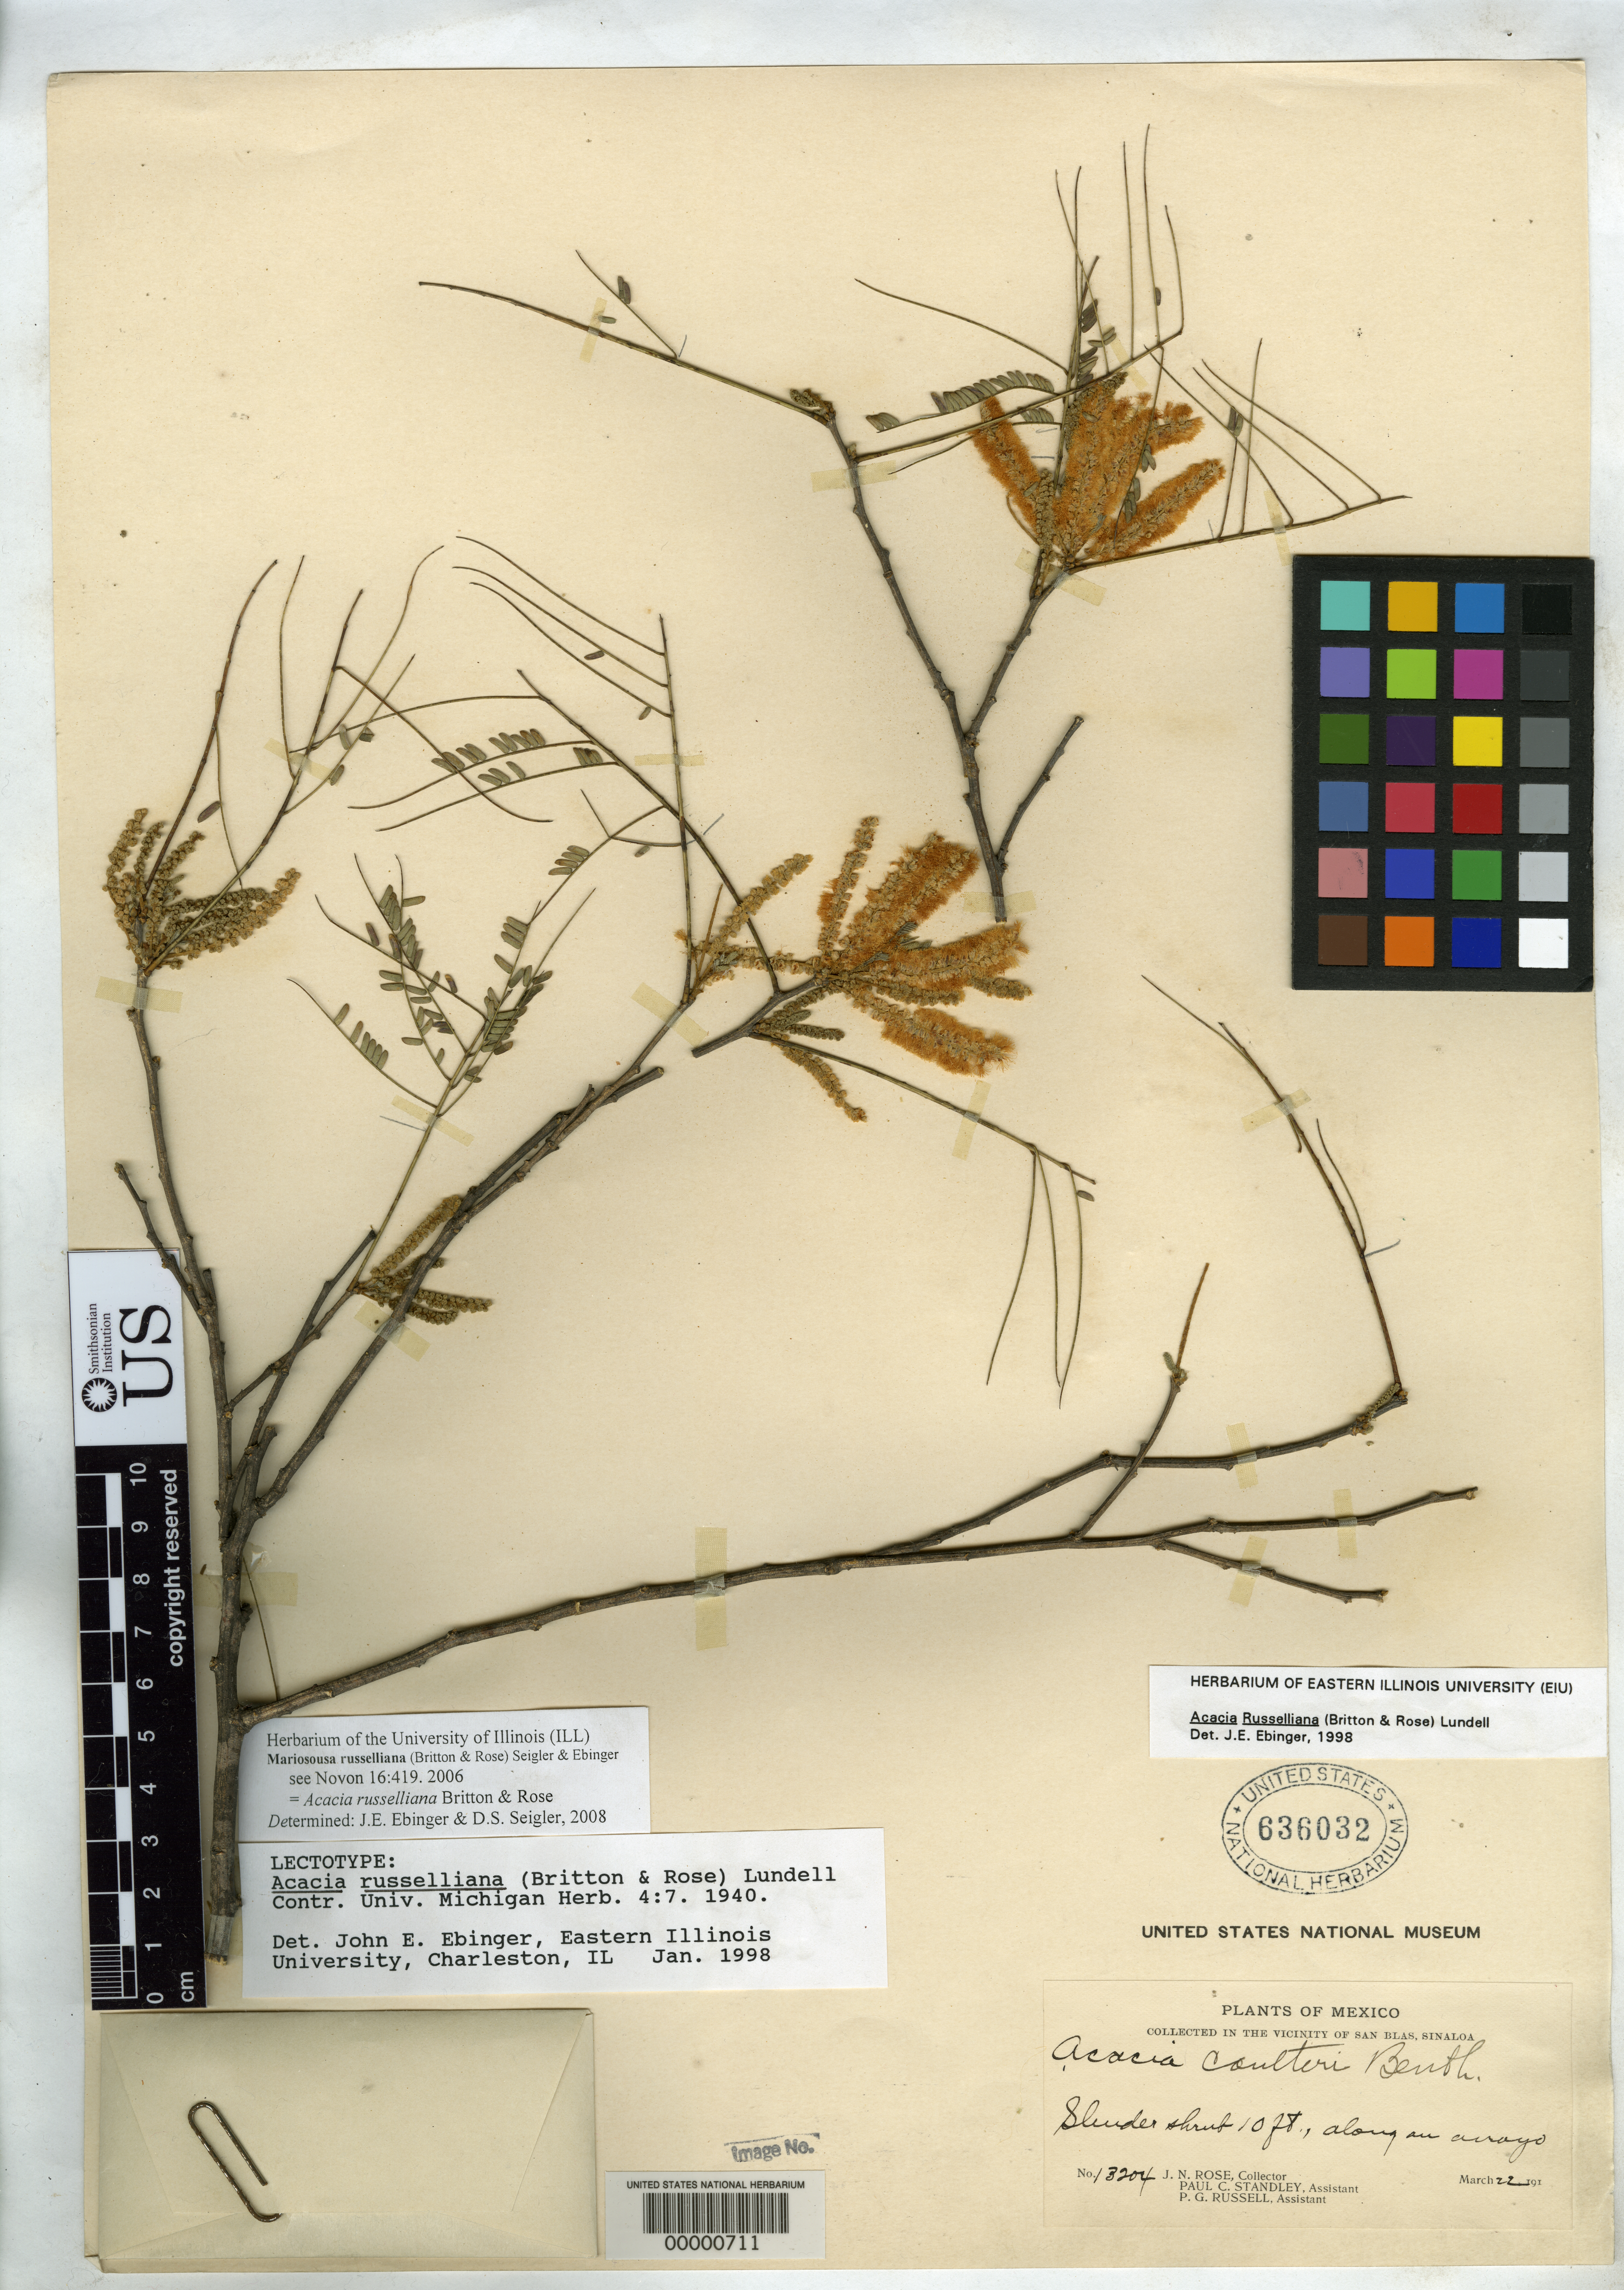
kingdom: Plantae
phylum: Tracheophyta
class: Magnoliopsida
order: Fabales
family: Fabaceae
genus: Senegalia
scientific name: Senegalia russelliana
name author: Britton & Rose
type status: Holotype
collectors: J. N. Rose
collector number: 13204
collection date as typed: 22 Mar 1910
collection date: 1910-03-22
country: Mexico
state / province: Sinaloa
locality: San Blas.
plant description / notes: Protologue does not indicate location of holotype. Annotated as "lectotype" by J.E. Ebinger (1998) but lectotypification apparently not published. US specimen cited as holotype by Seigler et al. (2006, Novon 16:419). [NY specimen is annotated (by Britton?) as "co-type".]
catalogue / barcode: US 636032